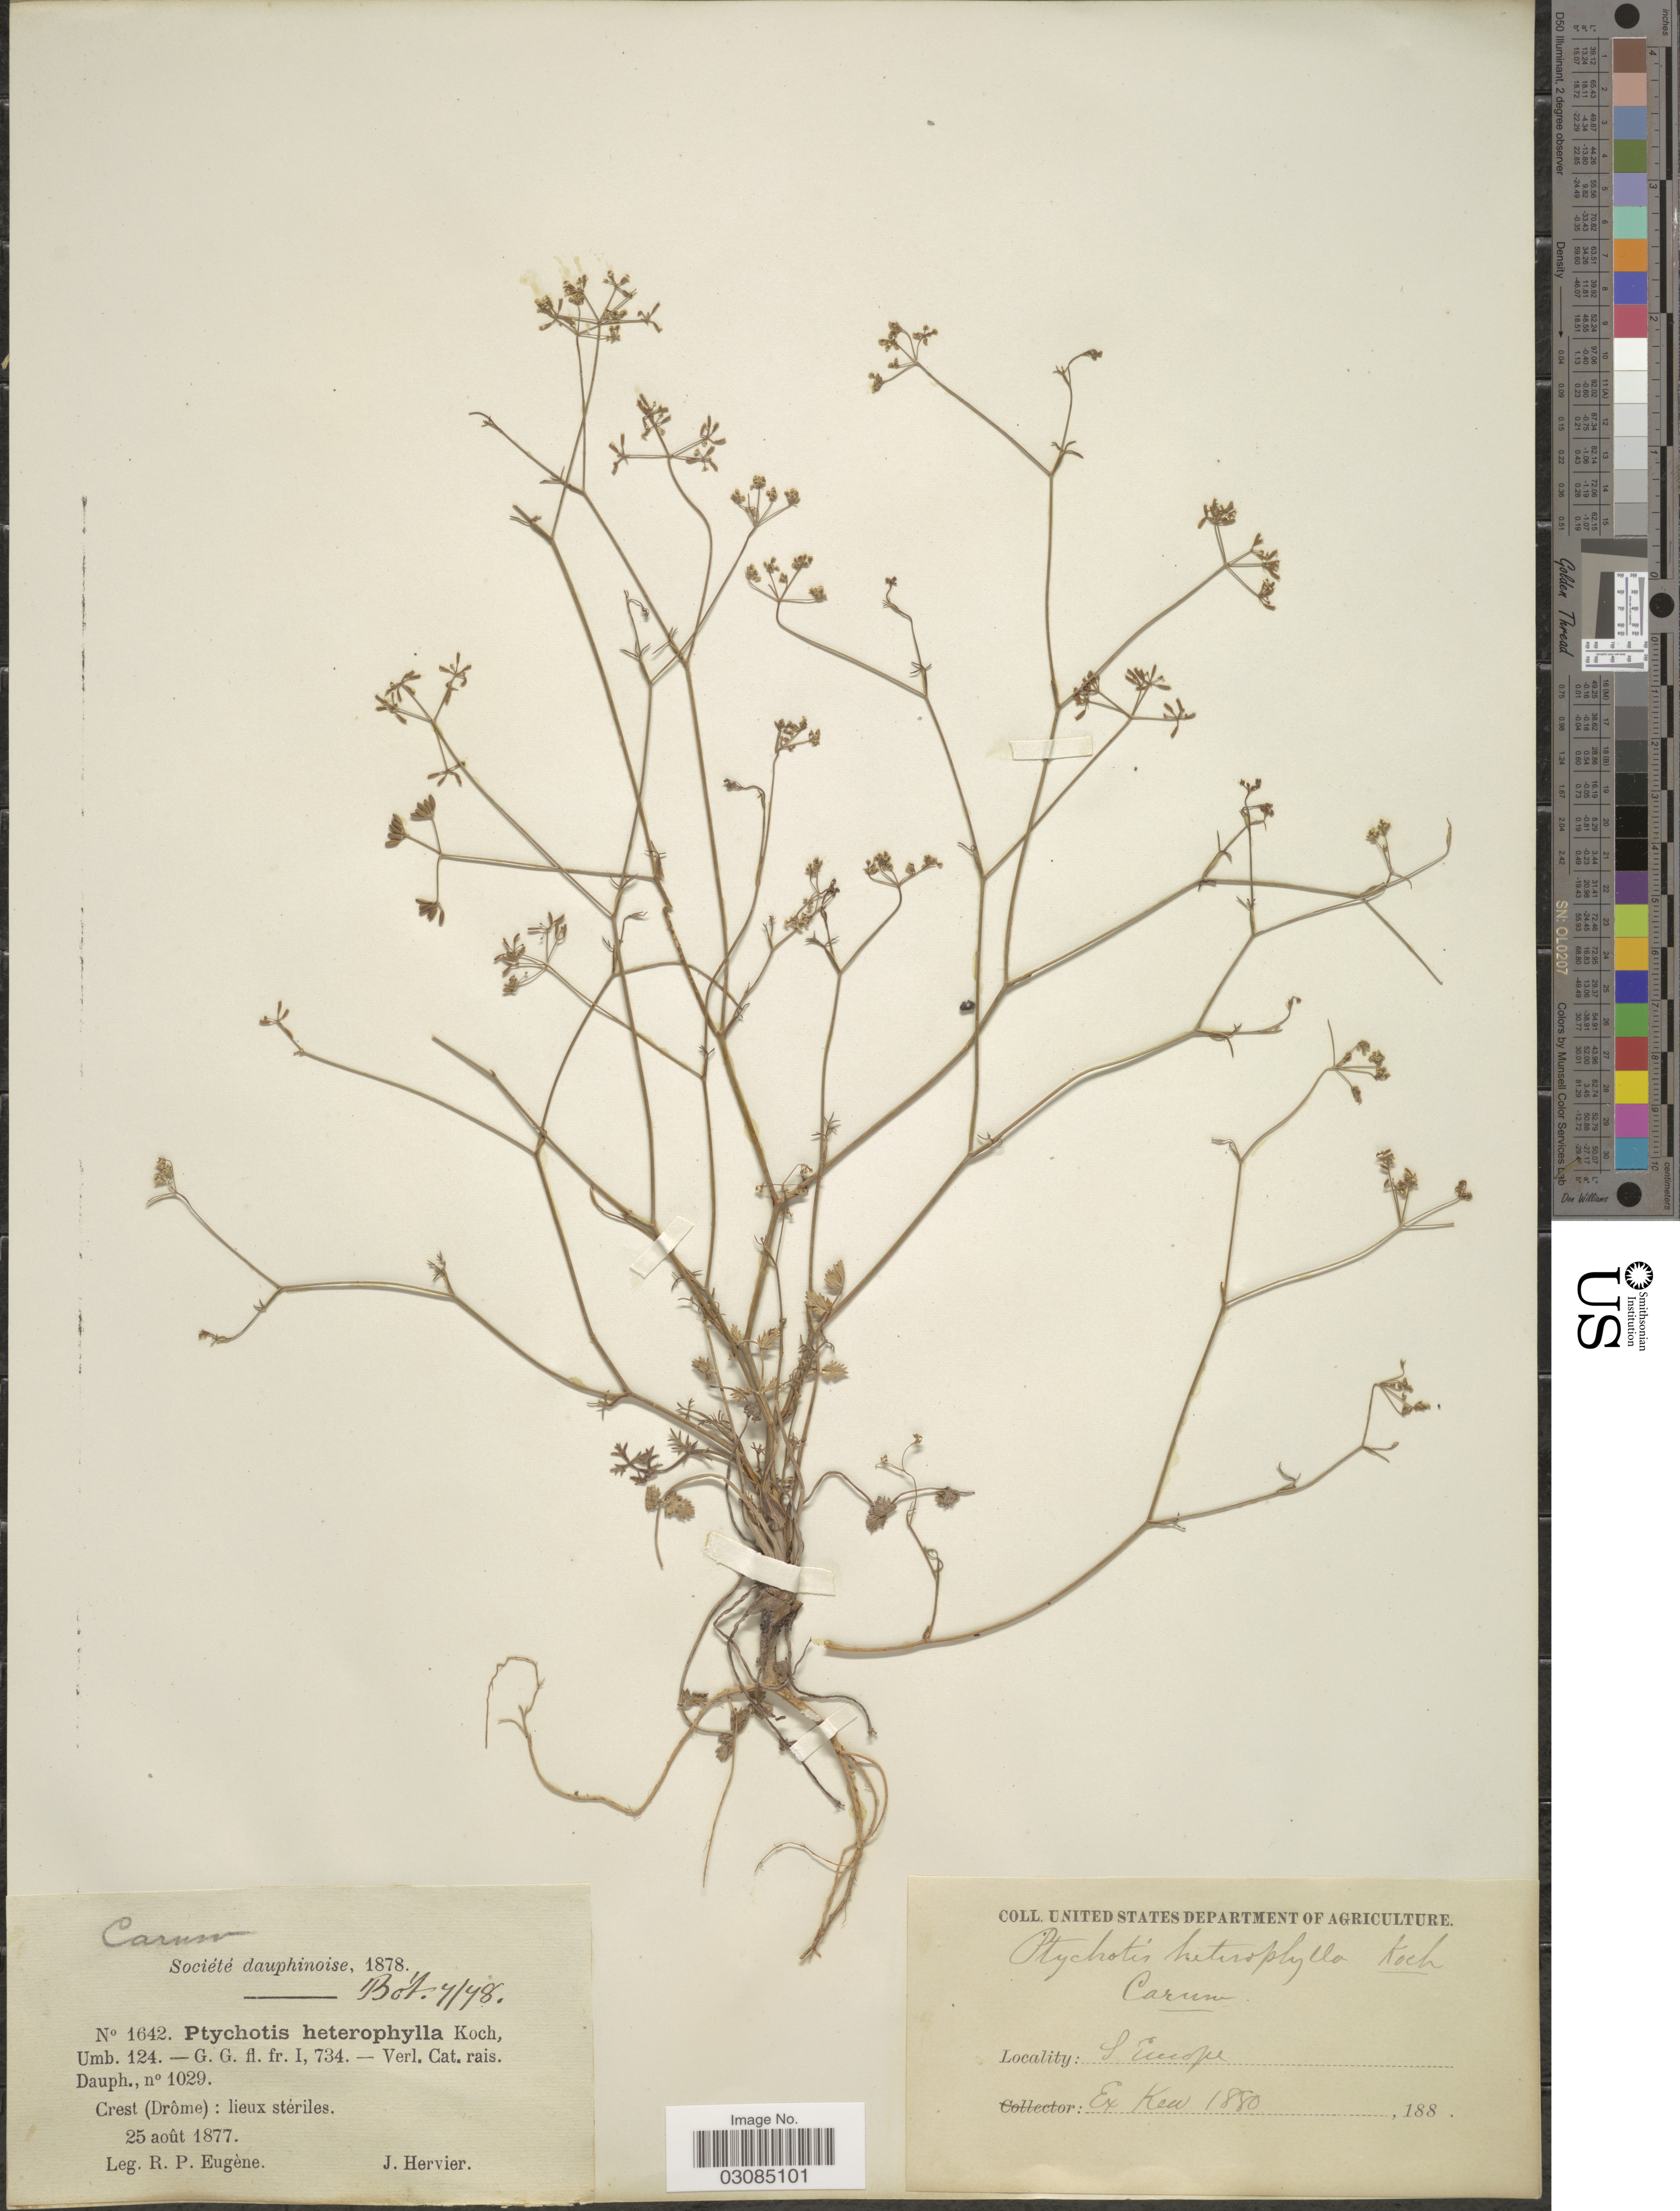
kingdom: Plantae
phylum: Tracheophyta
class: Magnoliopsida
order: Apiales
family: Apiaceae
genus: Ptychotis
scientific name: Ptychotis heterophylla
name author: W.D.J. Koch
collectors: R. Eugene & J. Hervier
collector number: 1642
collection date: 1877-08-25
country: France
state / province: Auvergne-Rhône-Alpes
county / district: Drôme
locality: Sociéte dauphinoise. Crest (Drôme): lieux stériles. S. Europe.